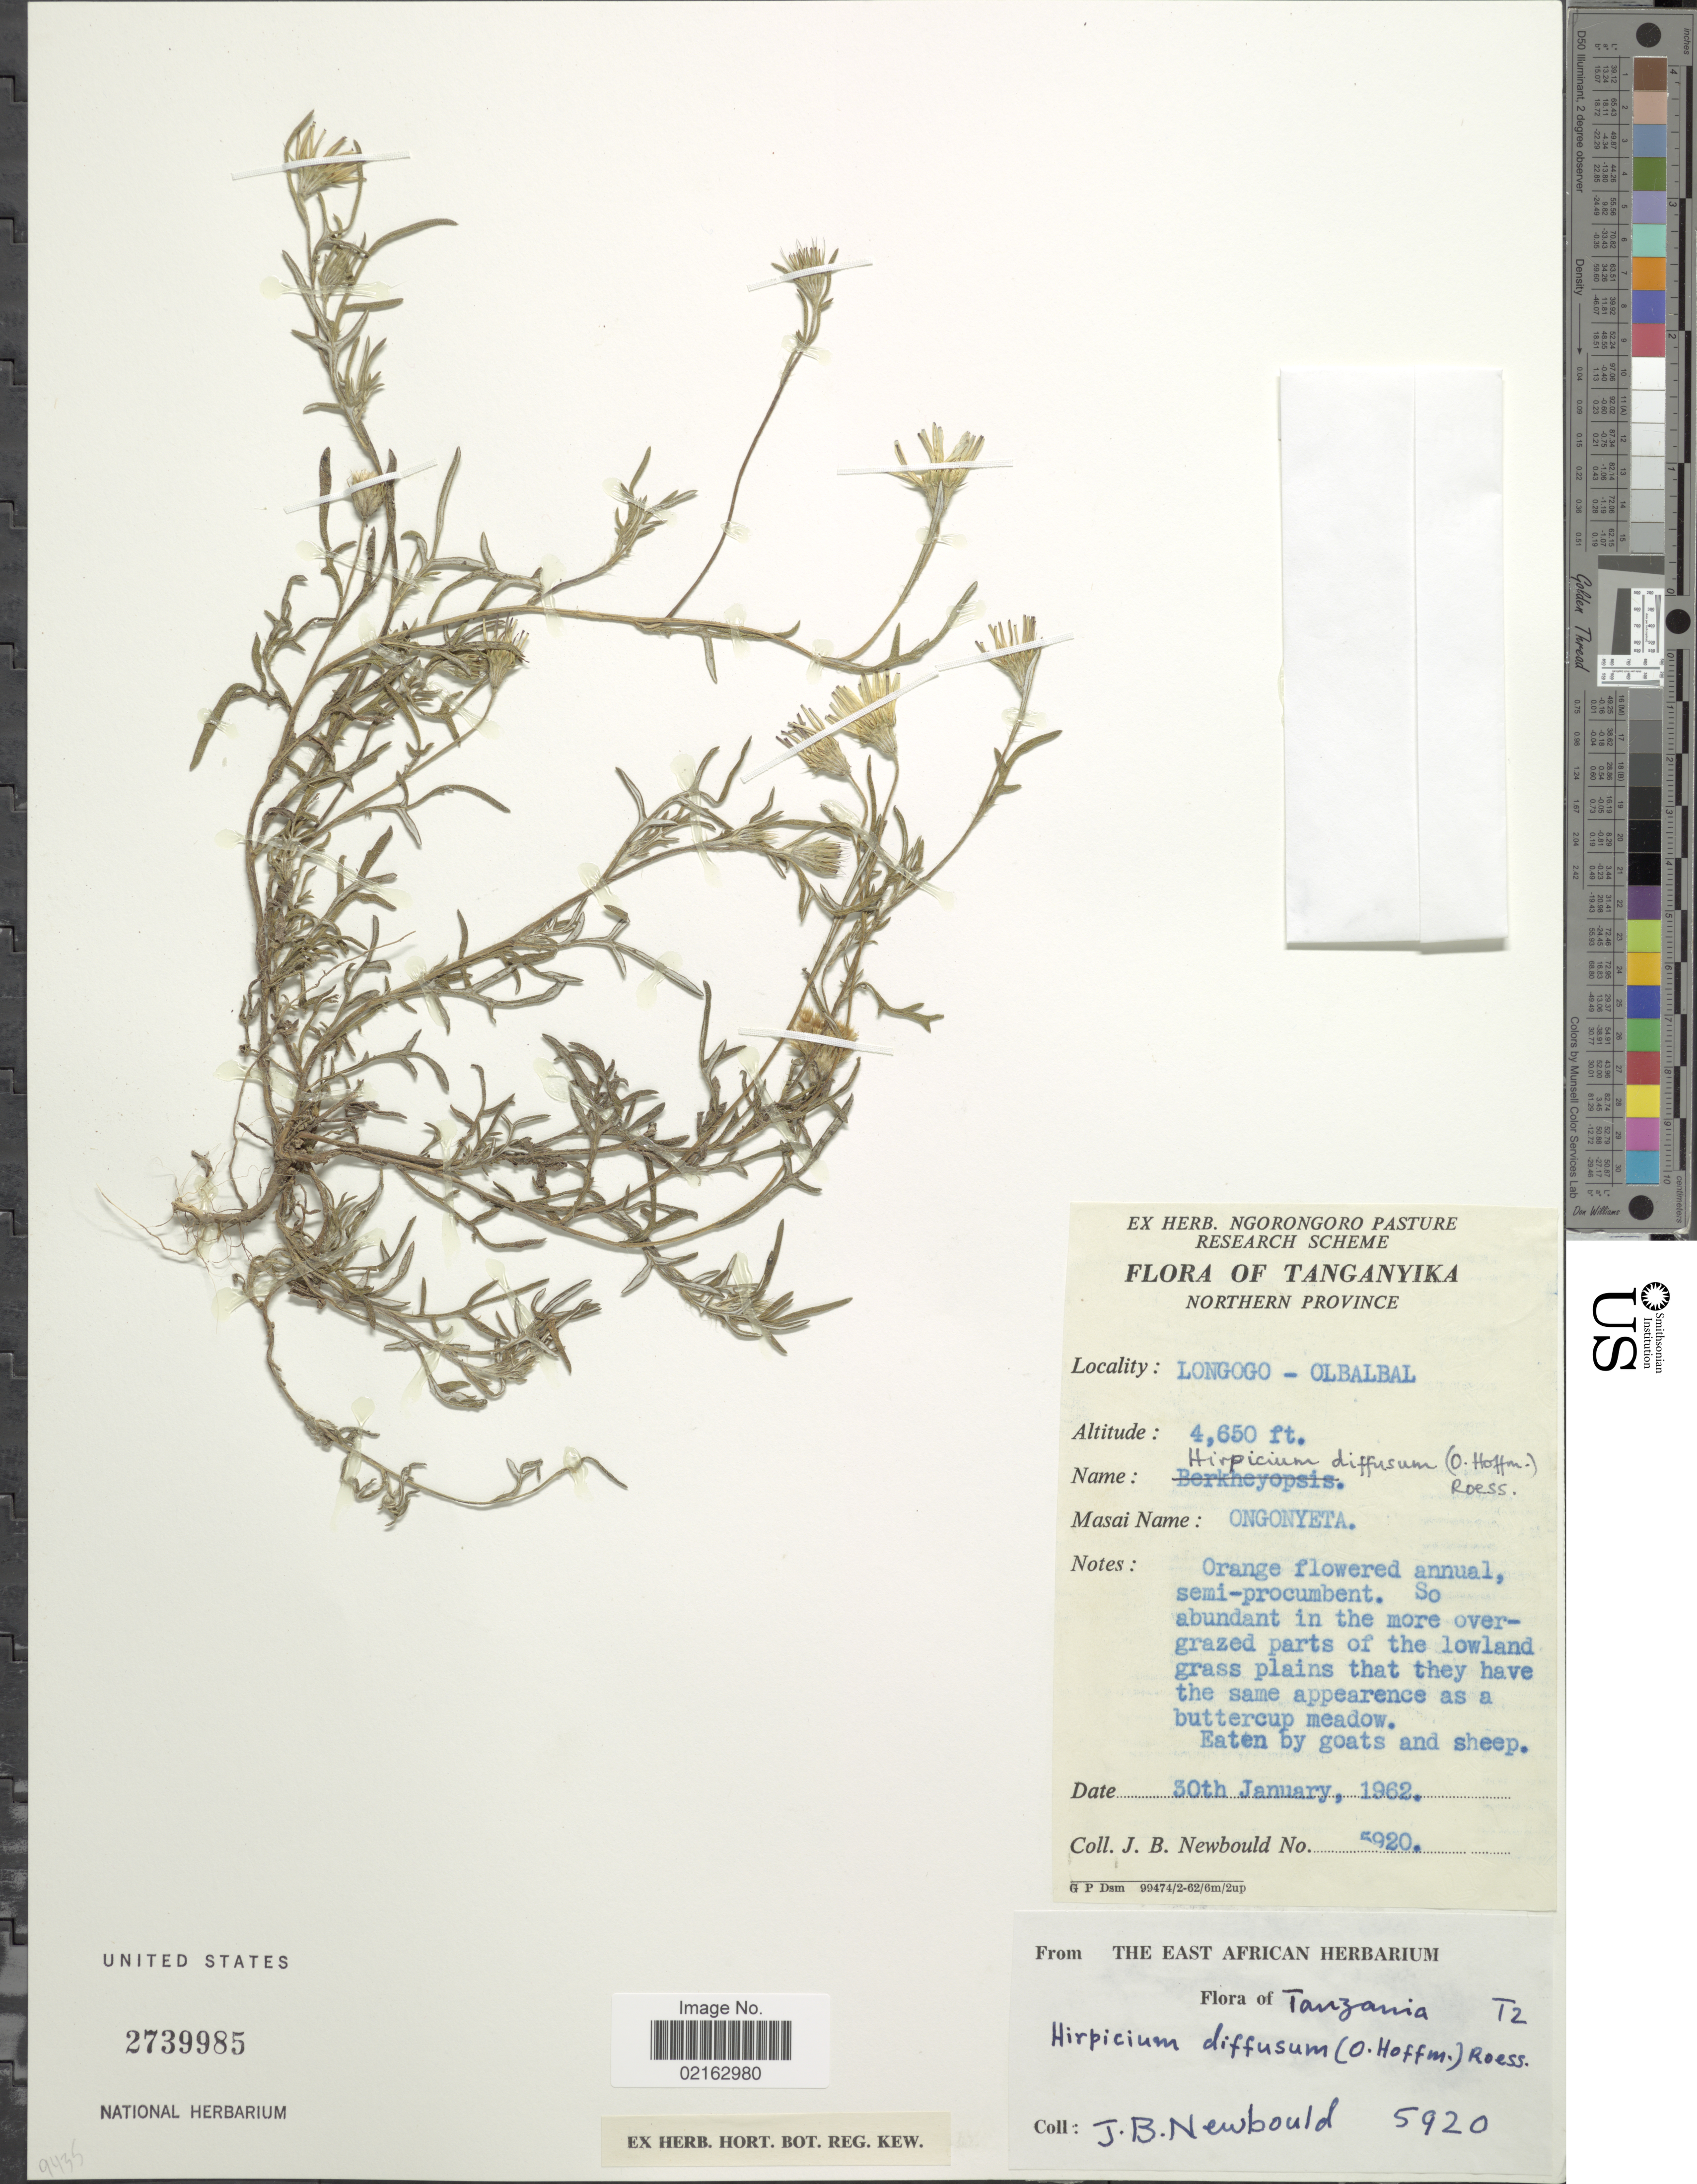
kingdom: Plantae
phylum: Tracheophyta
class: Magnoliopsida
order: Asterales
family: Asteraceae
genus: Hirpicium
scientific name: Hirpicium diffusum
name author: (O. Hoffm.) Roessler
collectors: J. Newbould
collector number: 5920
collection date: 1962-01-30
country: Tanzania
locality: Tanganyika. Northern Province. Longogo - Olbalbal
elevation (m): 1417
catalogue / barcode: US 2739985